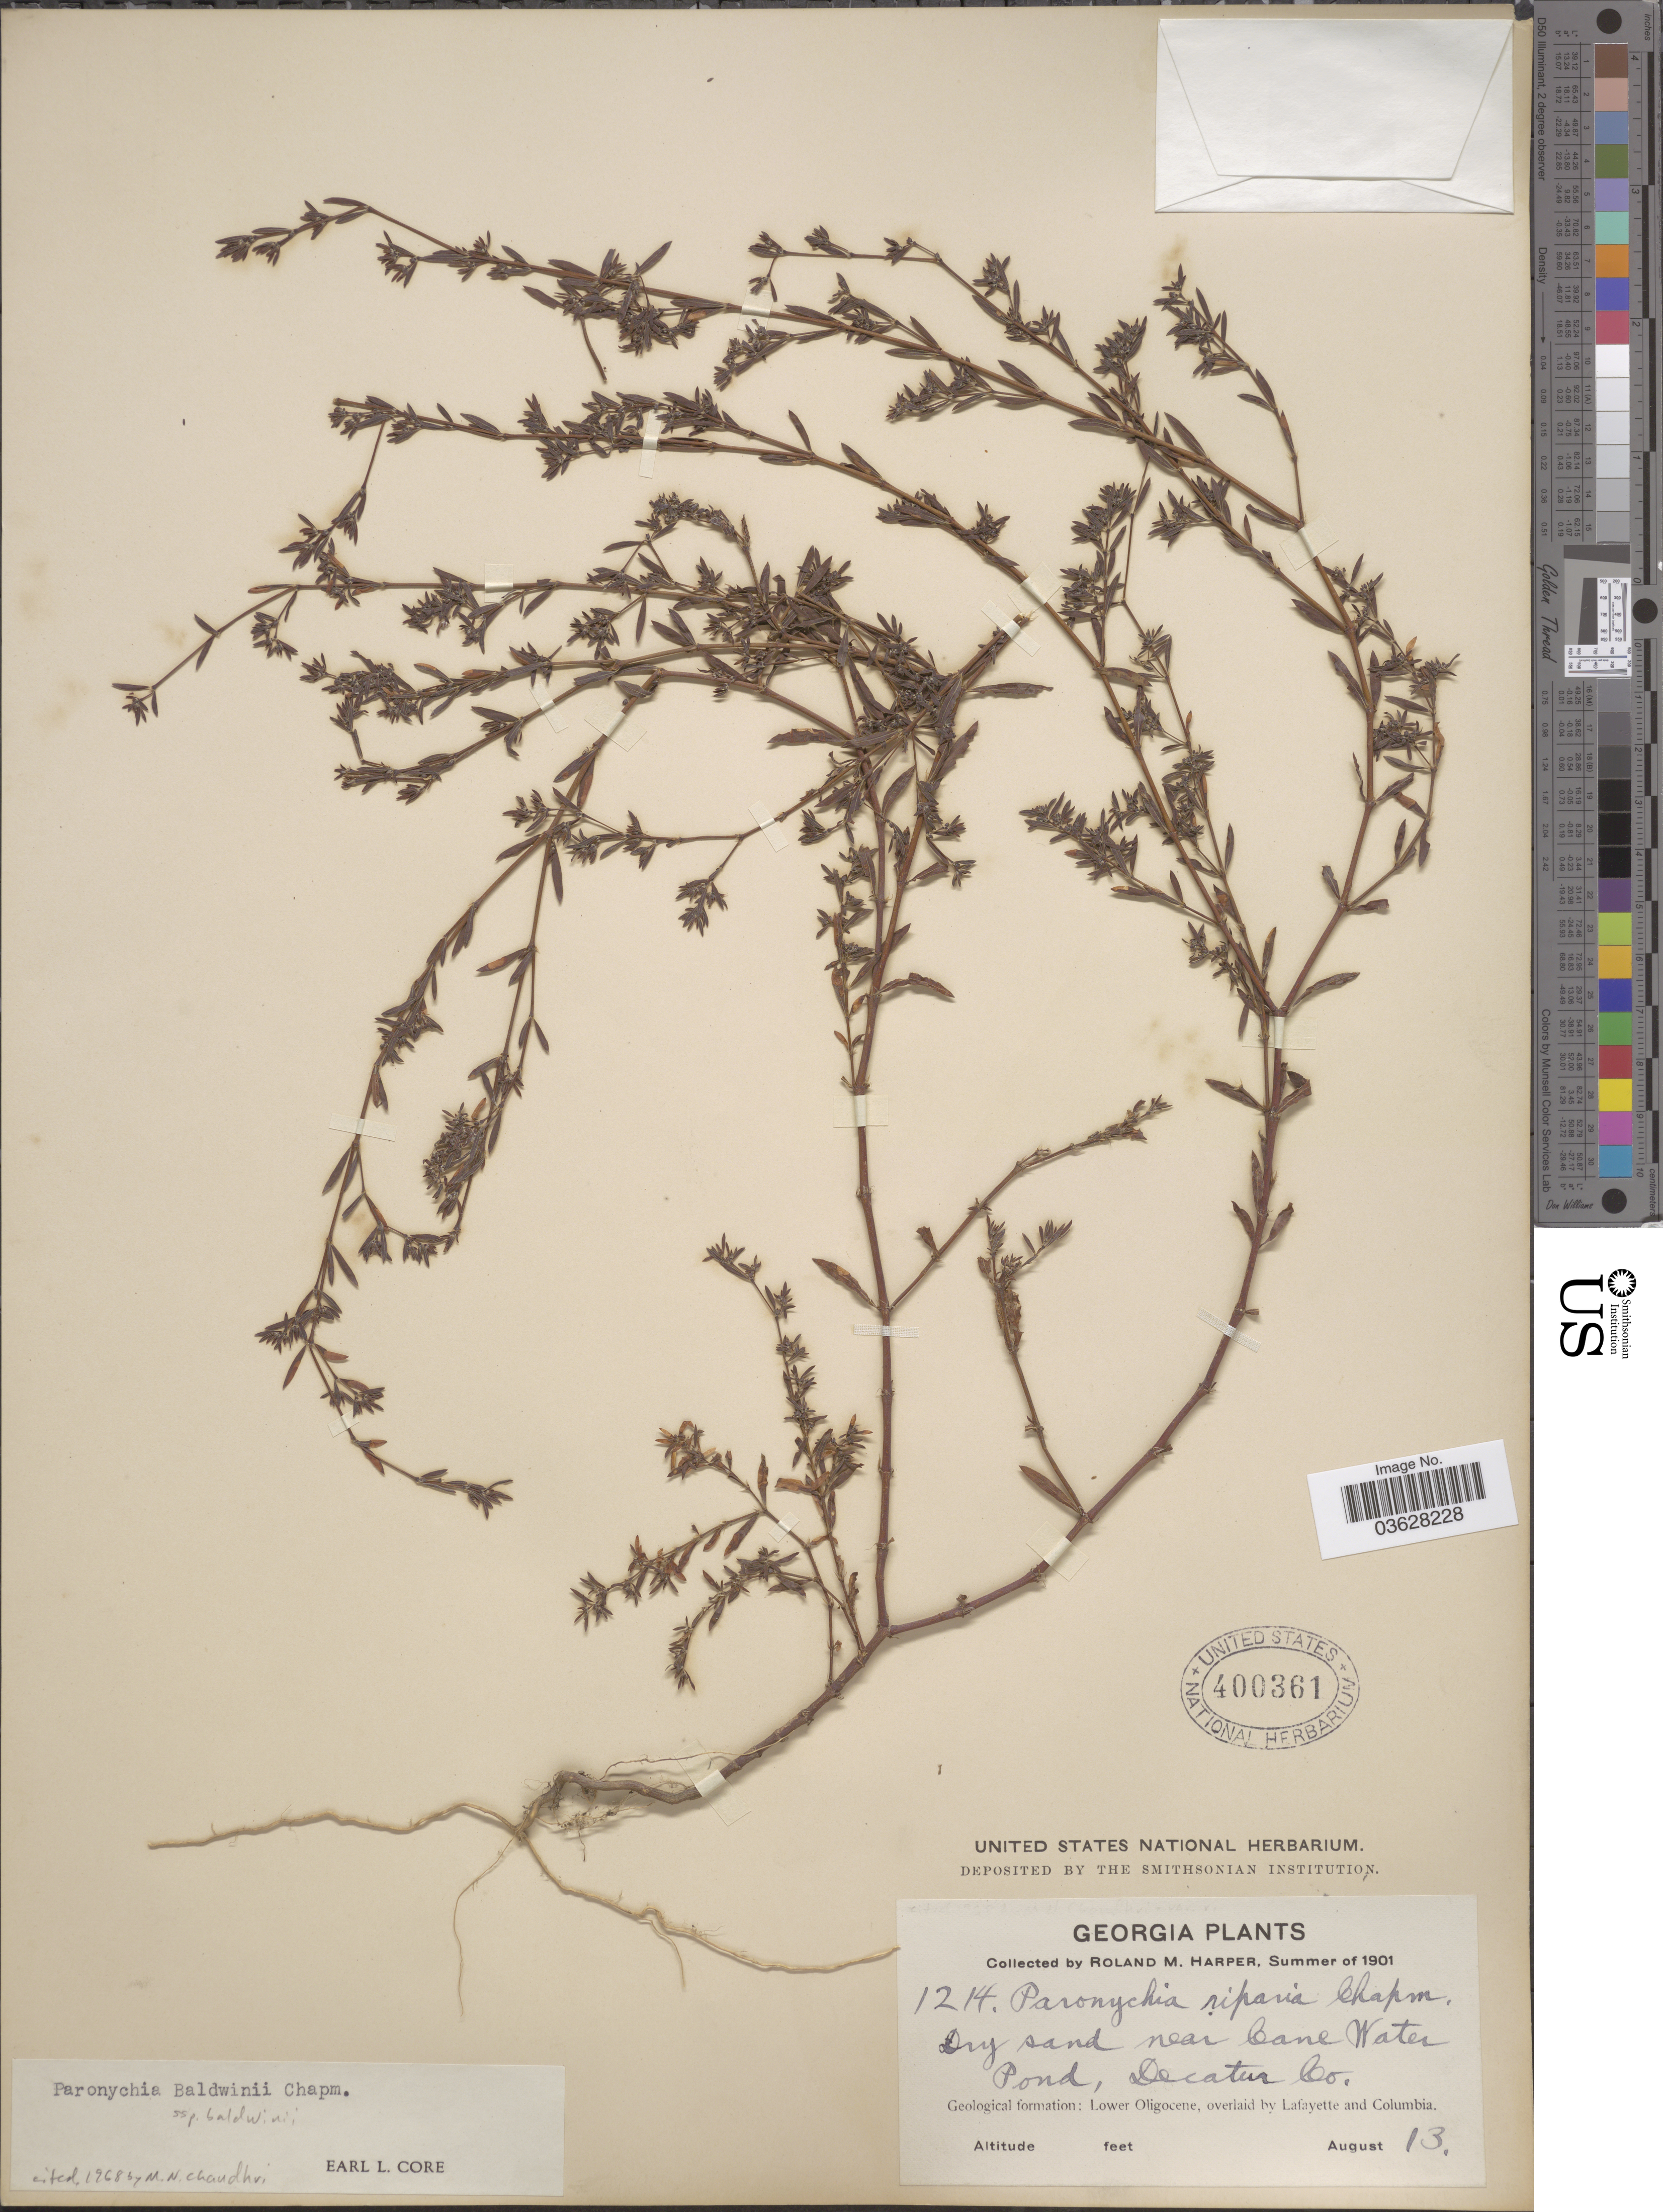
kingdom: Plantae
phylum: Tracheophyta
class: Magnoliopsida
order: Caryophyllales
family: Caryophyllaceae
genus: Paronychia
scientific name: Paronychia baldwinii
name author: (A. Gray & Torr.) Fenzl ex Walp.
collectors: R. M. Harper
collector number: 1214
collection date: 1901-08-13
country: United States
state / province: Georgia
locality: Dry sand near Cane Water Pond, Decatur Co. Geological formation: Lower Oligocene, overlaid by Lafayette and Columbia.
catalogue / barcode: US 400361